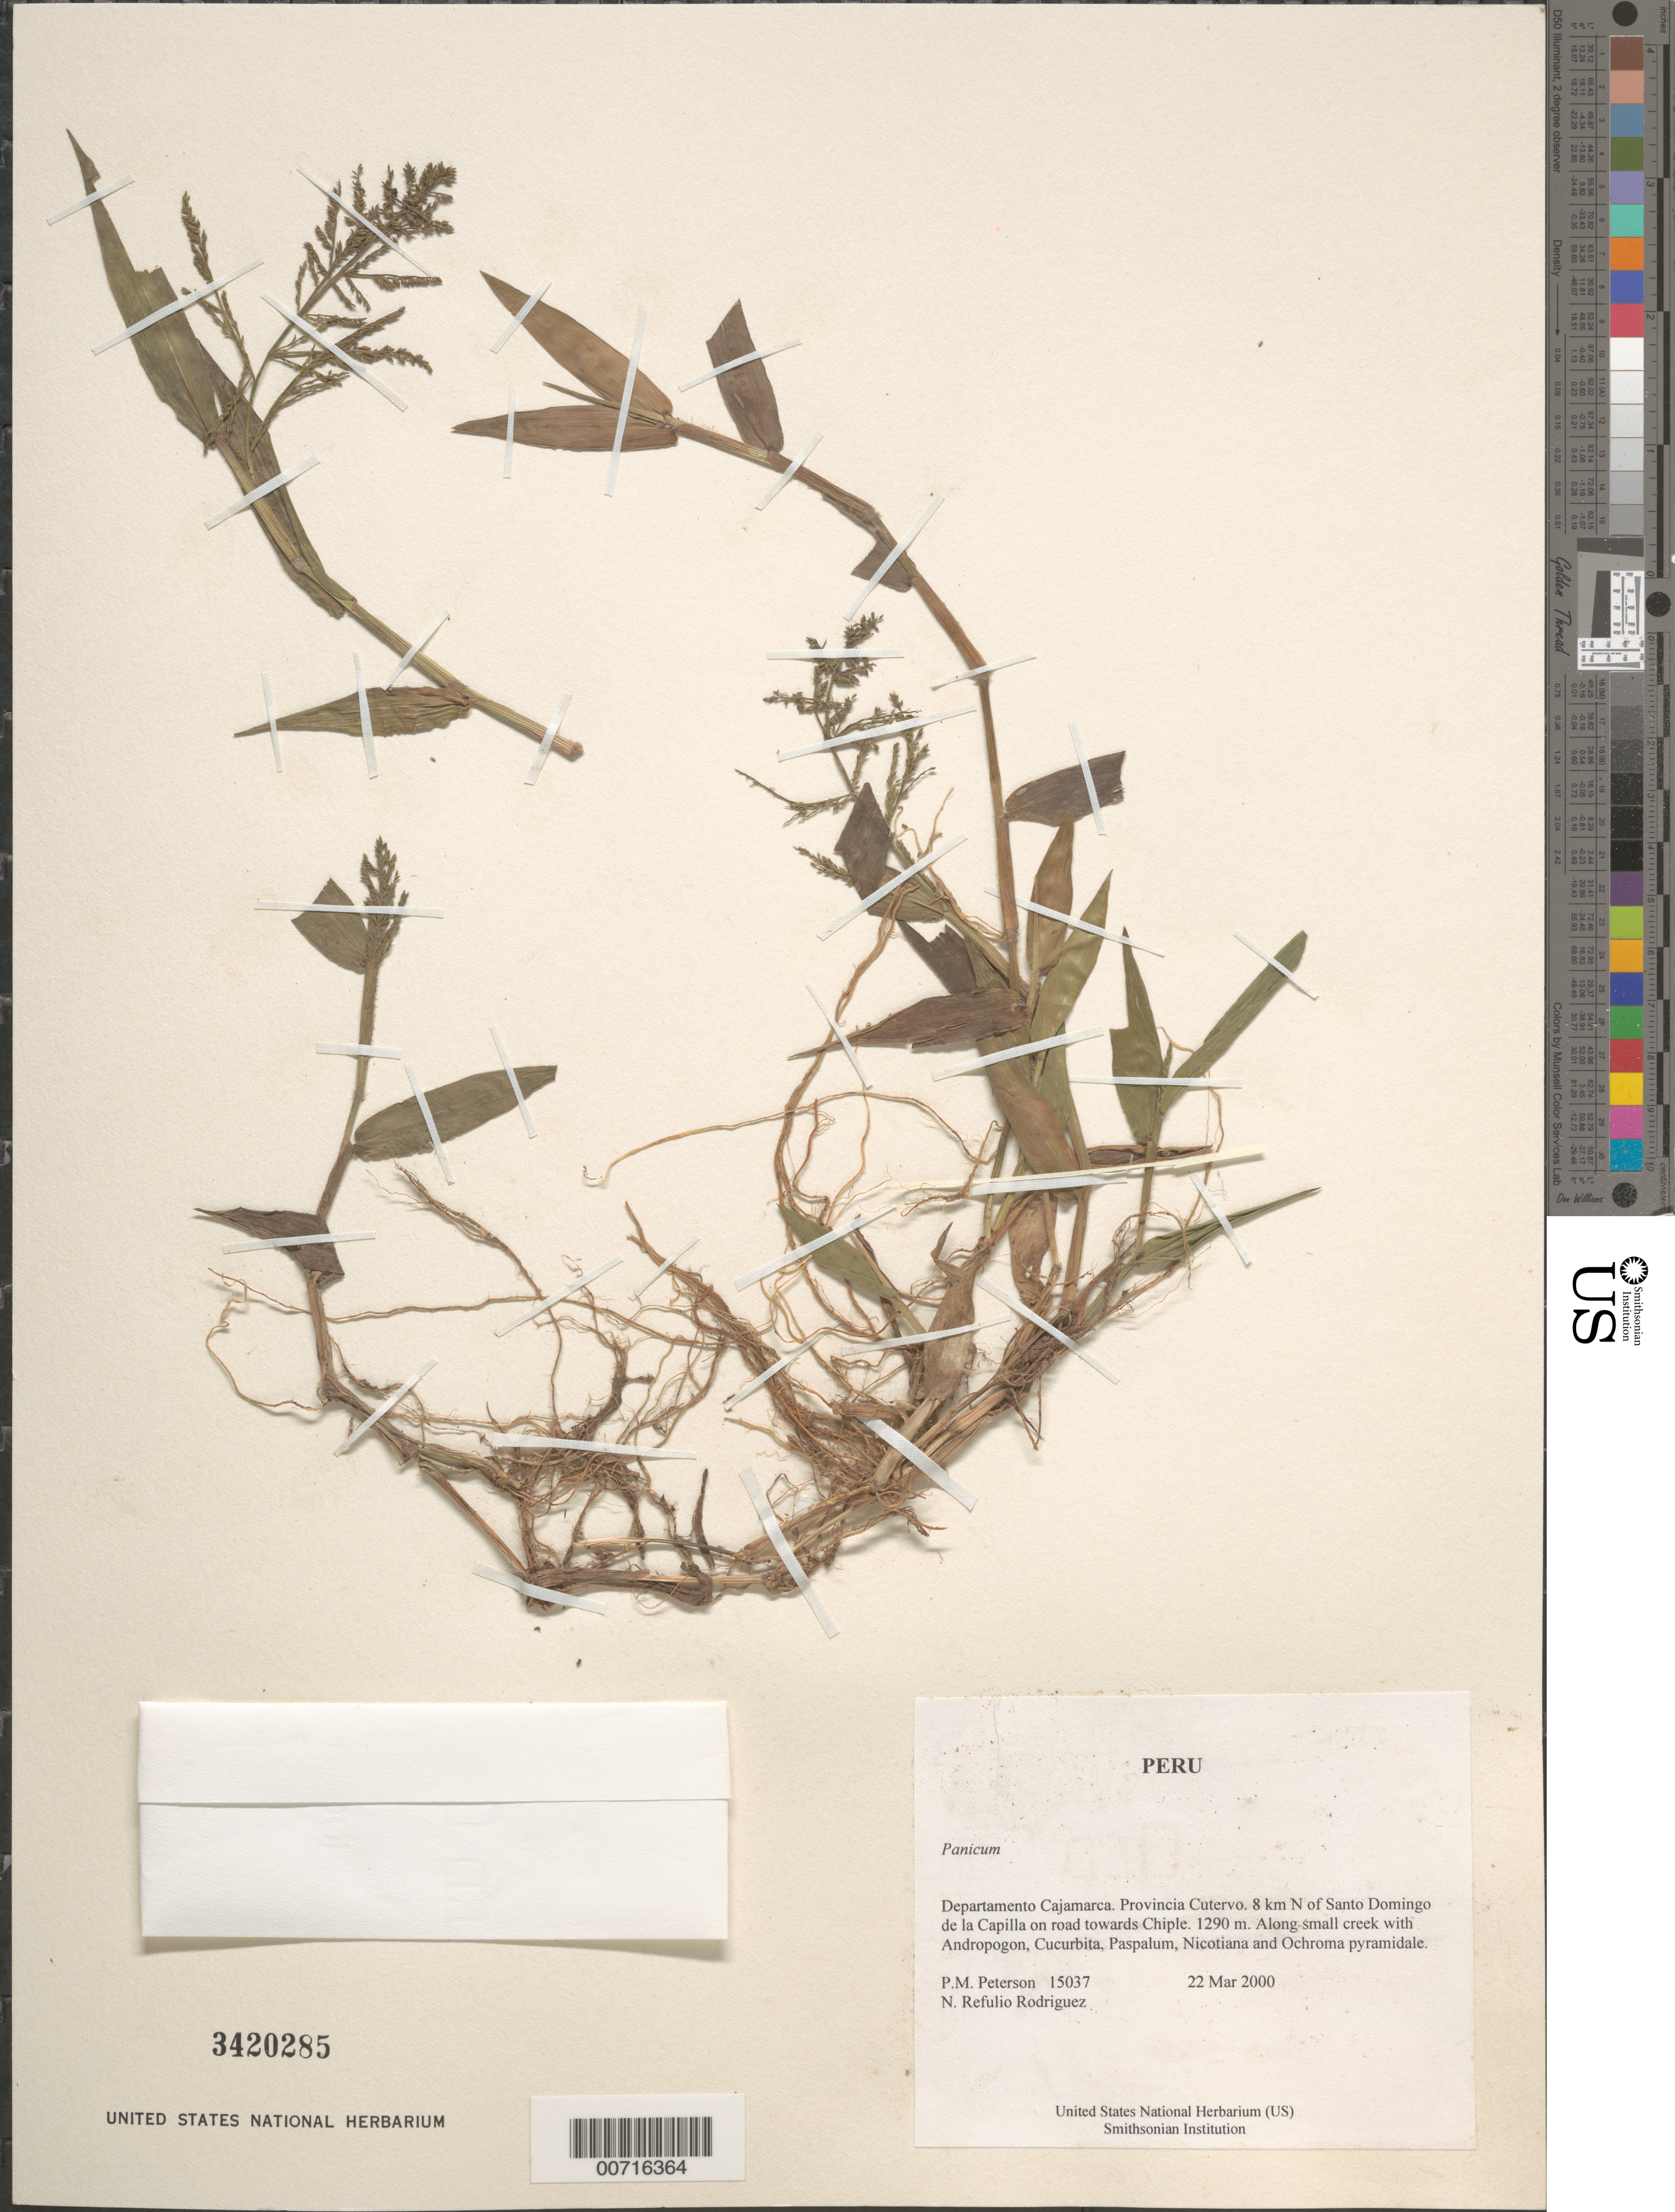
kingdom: Plantae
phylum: Tracheophyta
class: Liliopsida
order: Poales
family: Poaceae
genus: Panicum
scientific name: Panicum polygonatum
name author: Schrad.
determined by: Davidse, Gerrit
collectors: P. M. Peterson & N. Refulio-Rodríguez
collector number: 15037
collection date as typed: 22 Mar 2000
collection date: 2000-03-22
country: Peru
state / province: Cajamarca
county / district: Cutervo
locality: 8 km N of Santo Domingo de la Capilla on road towards Chiple.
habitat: Along small creek with Andropogon, Cucurbita, Paspalum, Nicotiana and Ochroma pyramidale.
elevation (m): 1290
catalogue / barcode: US 3420285